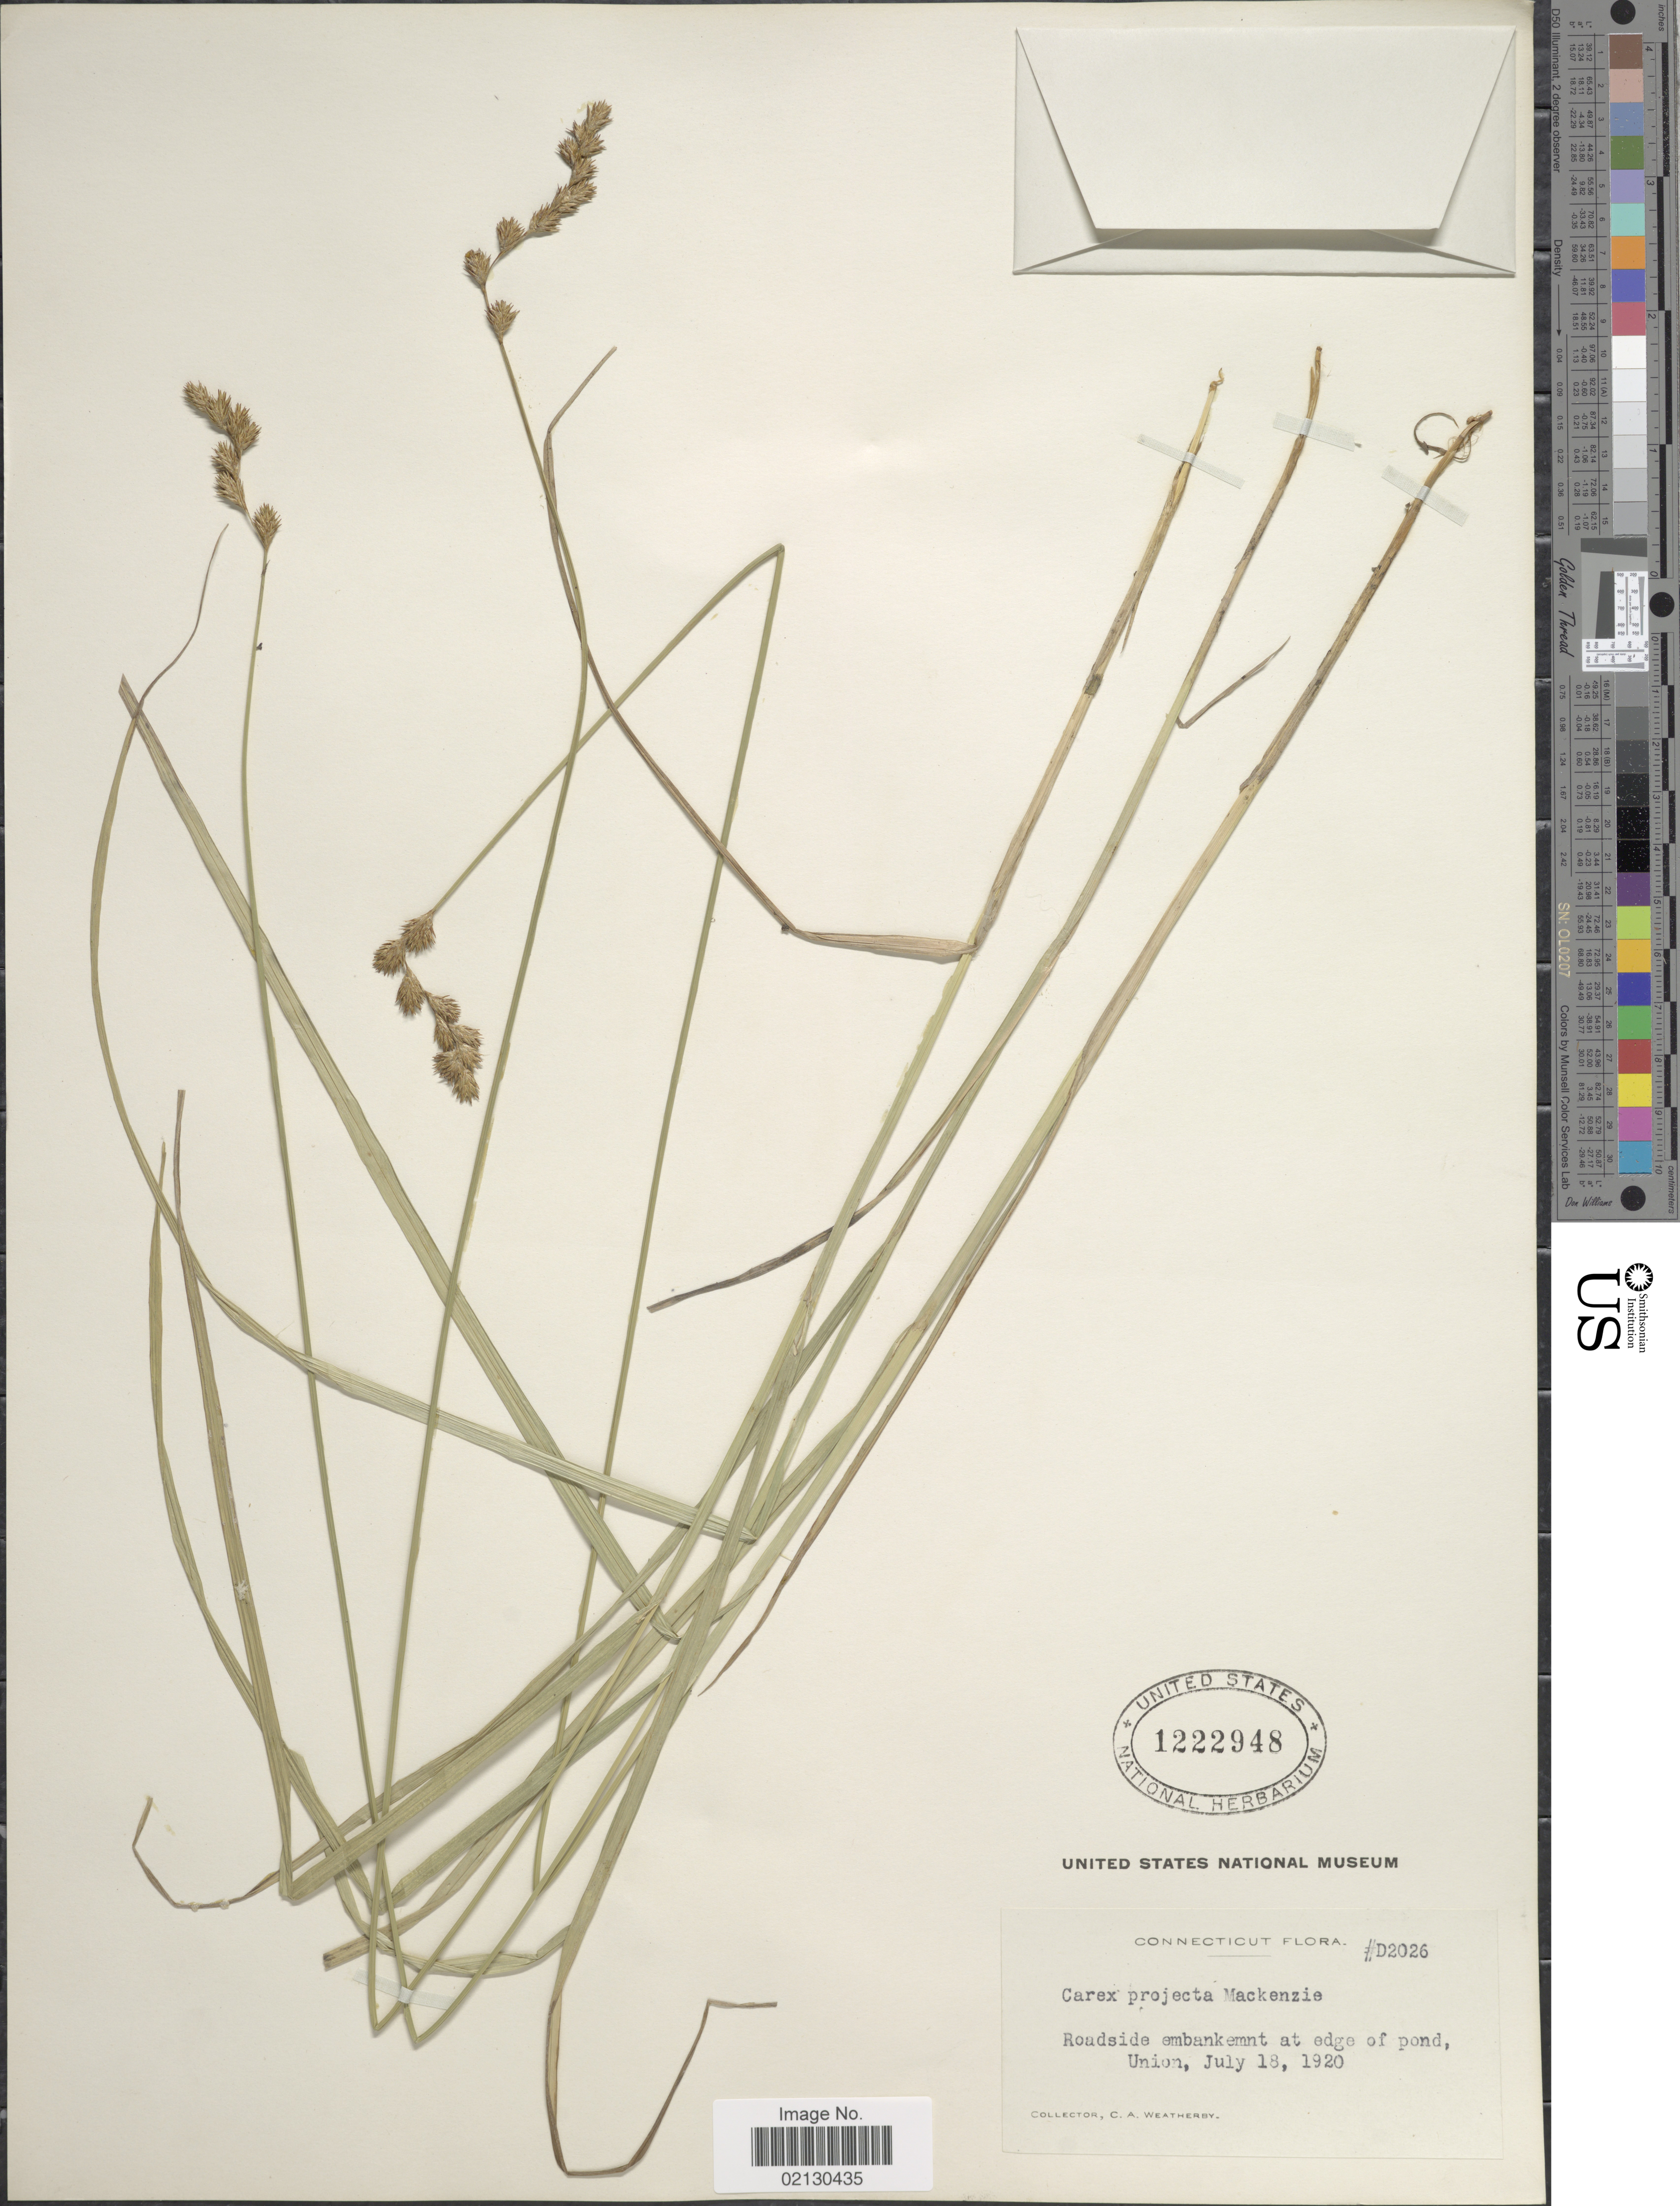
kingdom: Plantae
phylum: Tracheophyta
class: Liliopsida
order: Poales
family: Cyperaceae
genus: Carex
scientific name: Carex projecta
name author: Mack.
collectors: C. A. Weatherby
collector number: D2026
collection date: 1920-07-18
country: United States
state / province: Connecticut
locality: Union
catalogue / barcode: US 1222948